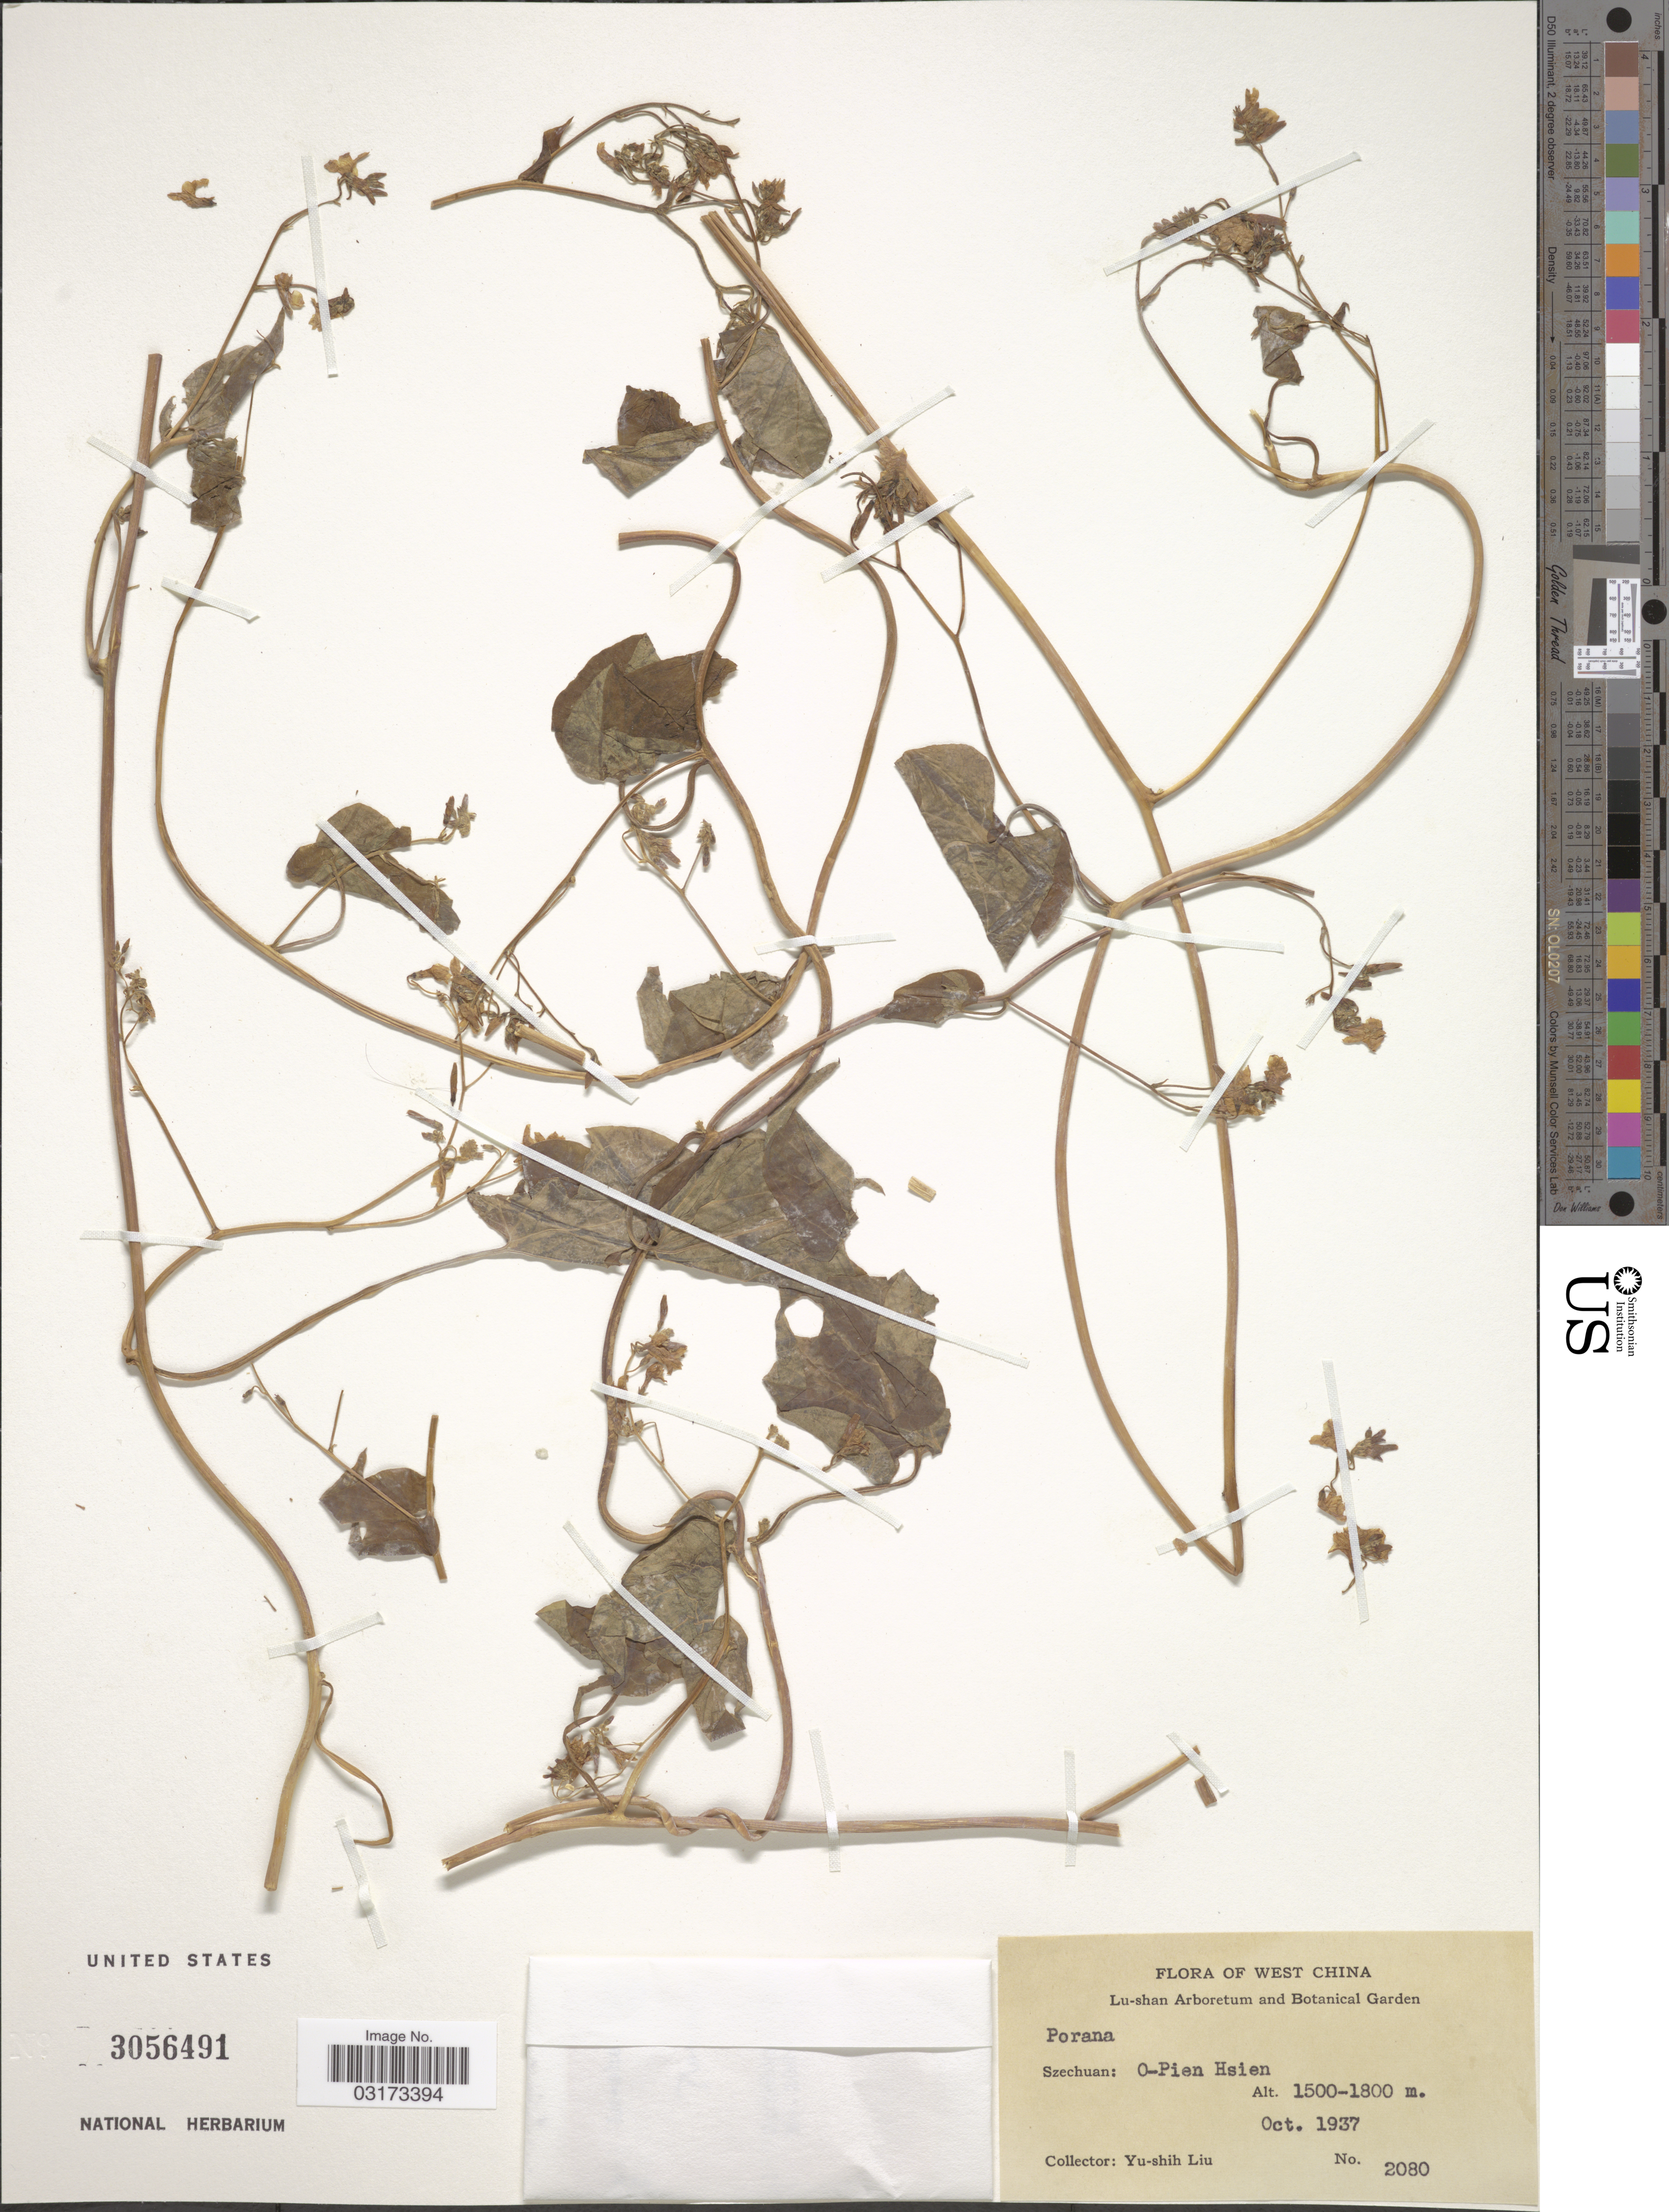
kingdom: Plantae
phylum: Tracheophyta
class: Magnoliopsida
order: Solanales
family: Convolvulaceae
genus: Porana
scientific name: Porana sp.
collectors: Y.-S. Liu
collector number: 2080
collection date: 1937-10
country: China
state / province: Sichuan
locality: West China. Szechuan: O-Pien Hsien.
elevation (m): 1500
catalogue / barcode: US 3056491